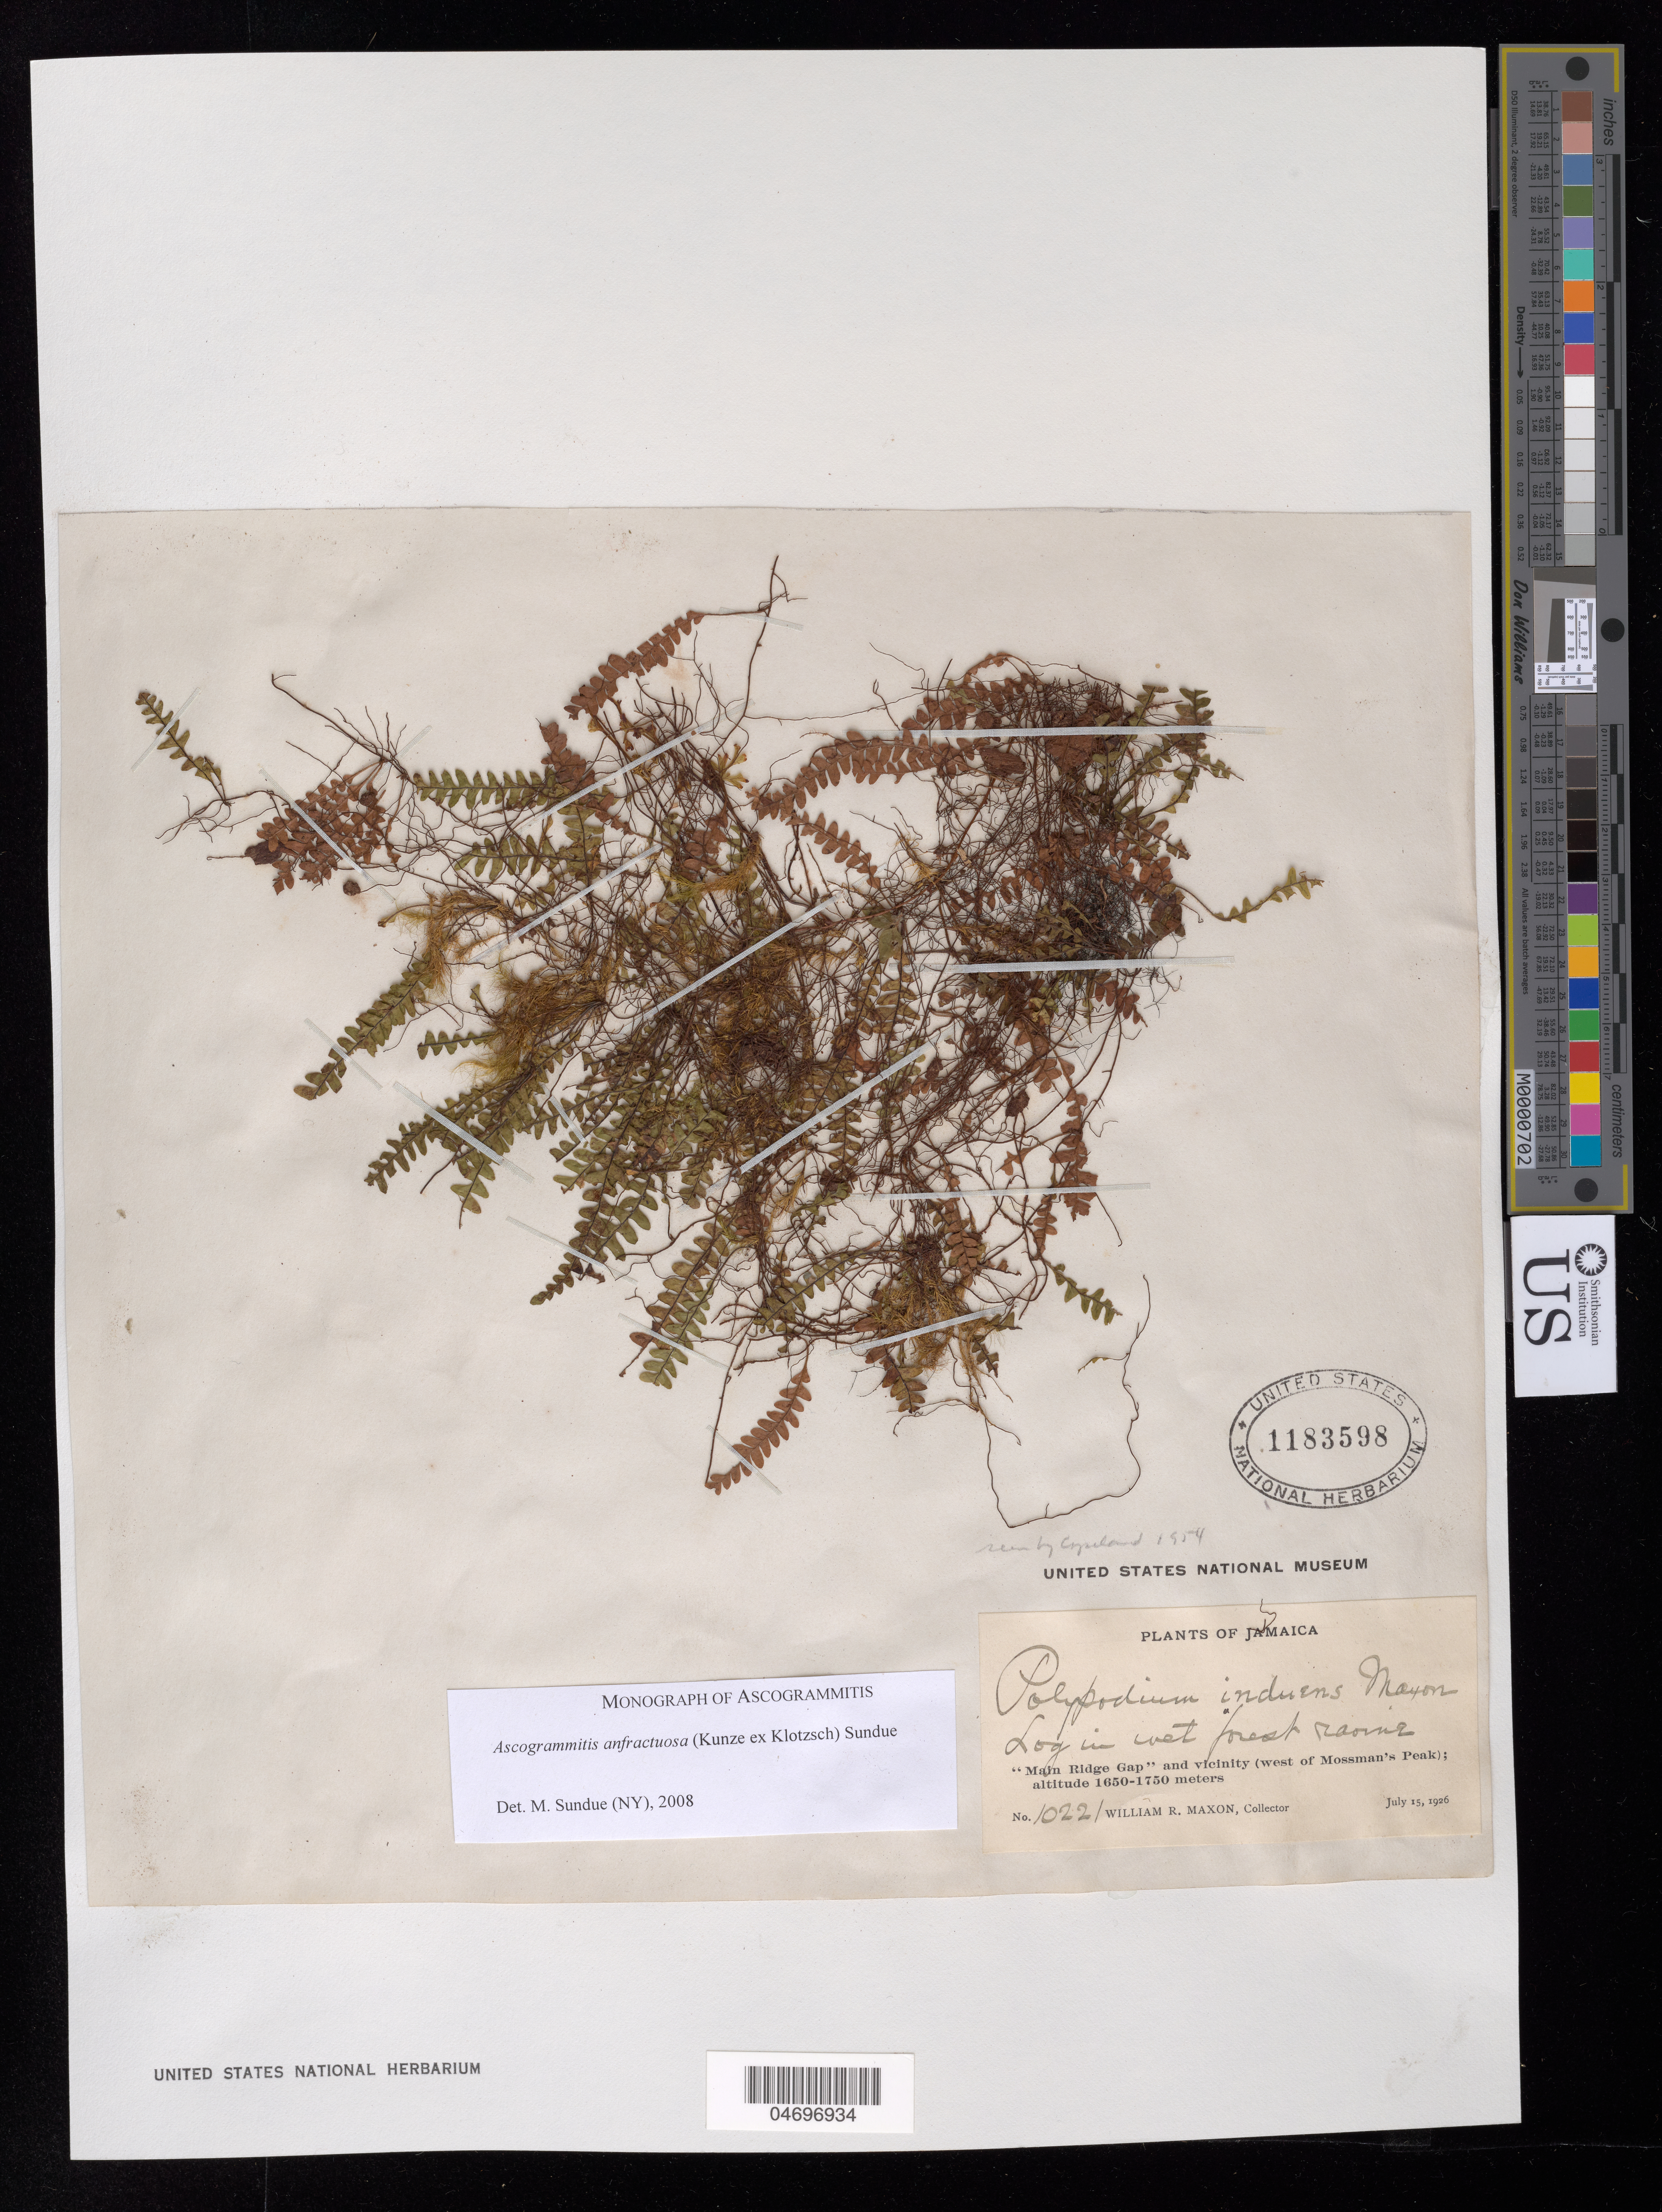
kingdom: Plantae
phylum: Tracheophyta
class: Polypodiopsida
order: Polypodiales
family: Polypodiaceae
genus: Ascogrammitis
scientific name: Ascogrammitis anfractuosa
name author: (Kunze ex Klotzsch) Sundue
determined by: Sundue, Michael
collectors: W. R. Maxon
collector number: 10221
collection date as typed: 15 Jul 1926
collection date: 1926-07-15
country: Jamaica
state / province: Portland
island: Jamaica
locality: "Main ridge gap" and vicinity (west of Mossman's Peak)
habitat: Log in wet forest loame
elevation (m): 1650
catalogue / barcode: US 1183598